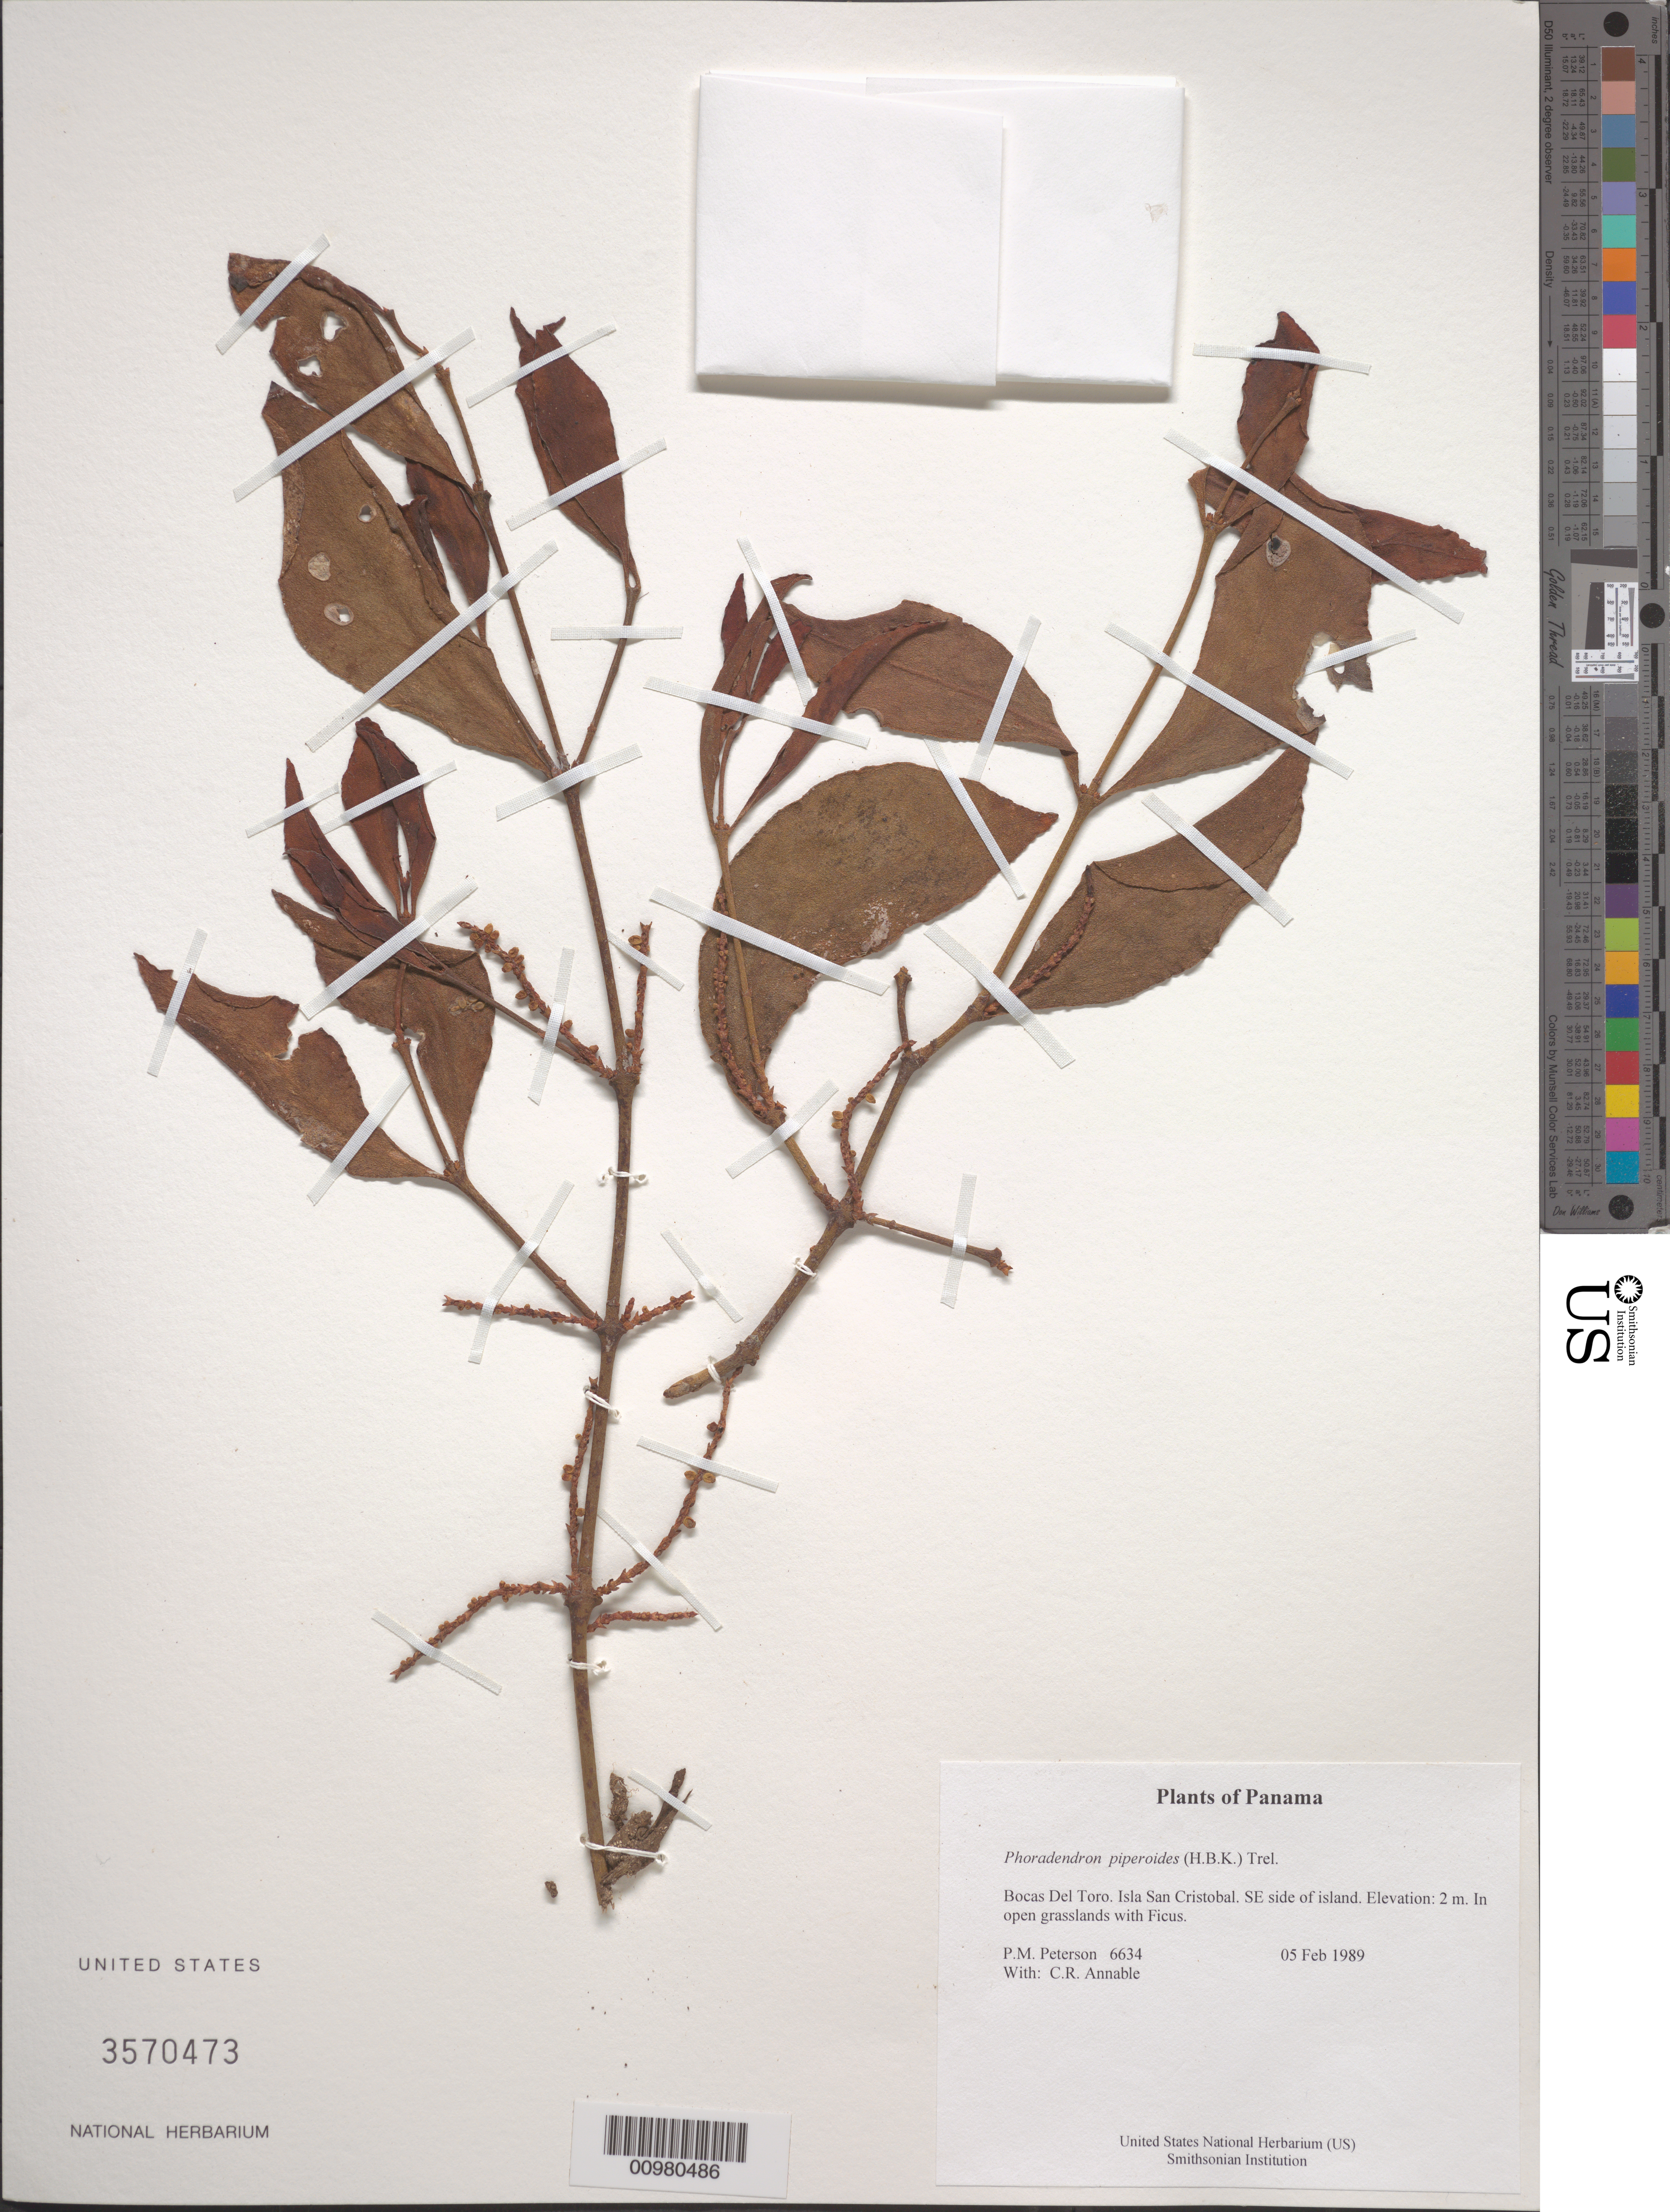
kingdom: Plantae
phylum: Tracheophyta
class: Magnoliopsida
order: Santalales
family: Viscaceae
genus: Phoradendron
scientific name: Phoradendron piperoides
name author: (Kunth) Trel.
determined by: Liesner, R. L.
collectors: P. M. Peterson & C. R. Annable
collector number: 06634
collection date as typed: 05 Feb 1989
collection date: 1989-02-05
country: Panama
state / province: Bocas del Toro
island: San Cristobal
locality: SE side of island.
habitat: In open grasslands with Ficus.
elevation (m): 2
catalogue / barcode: US 3570473